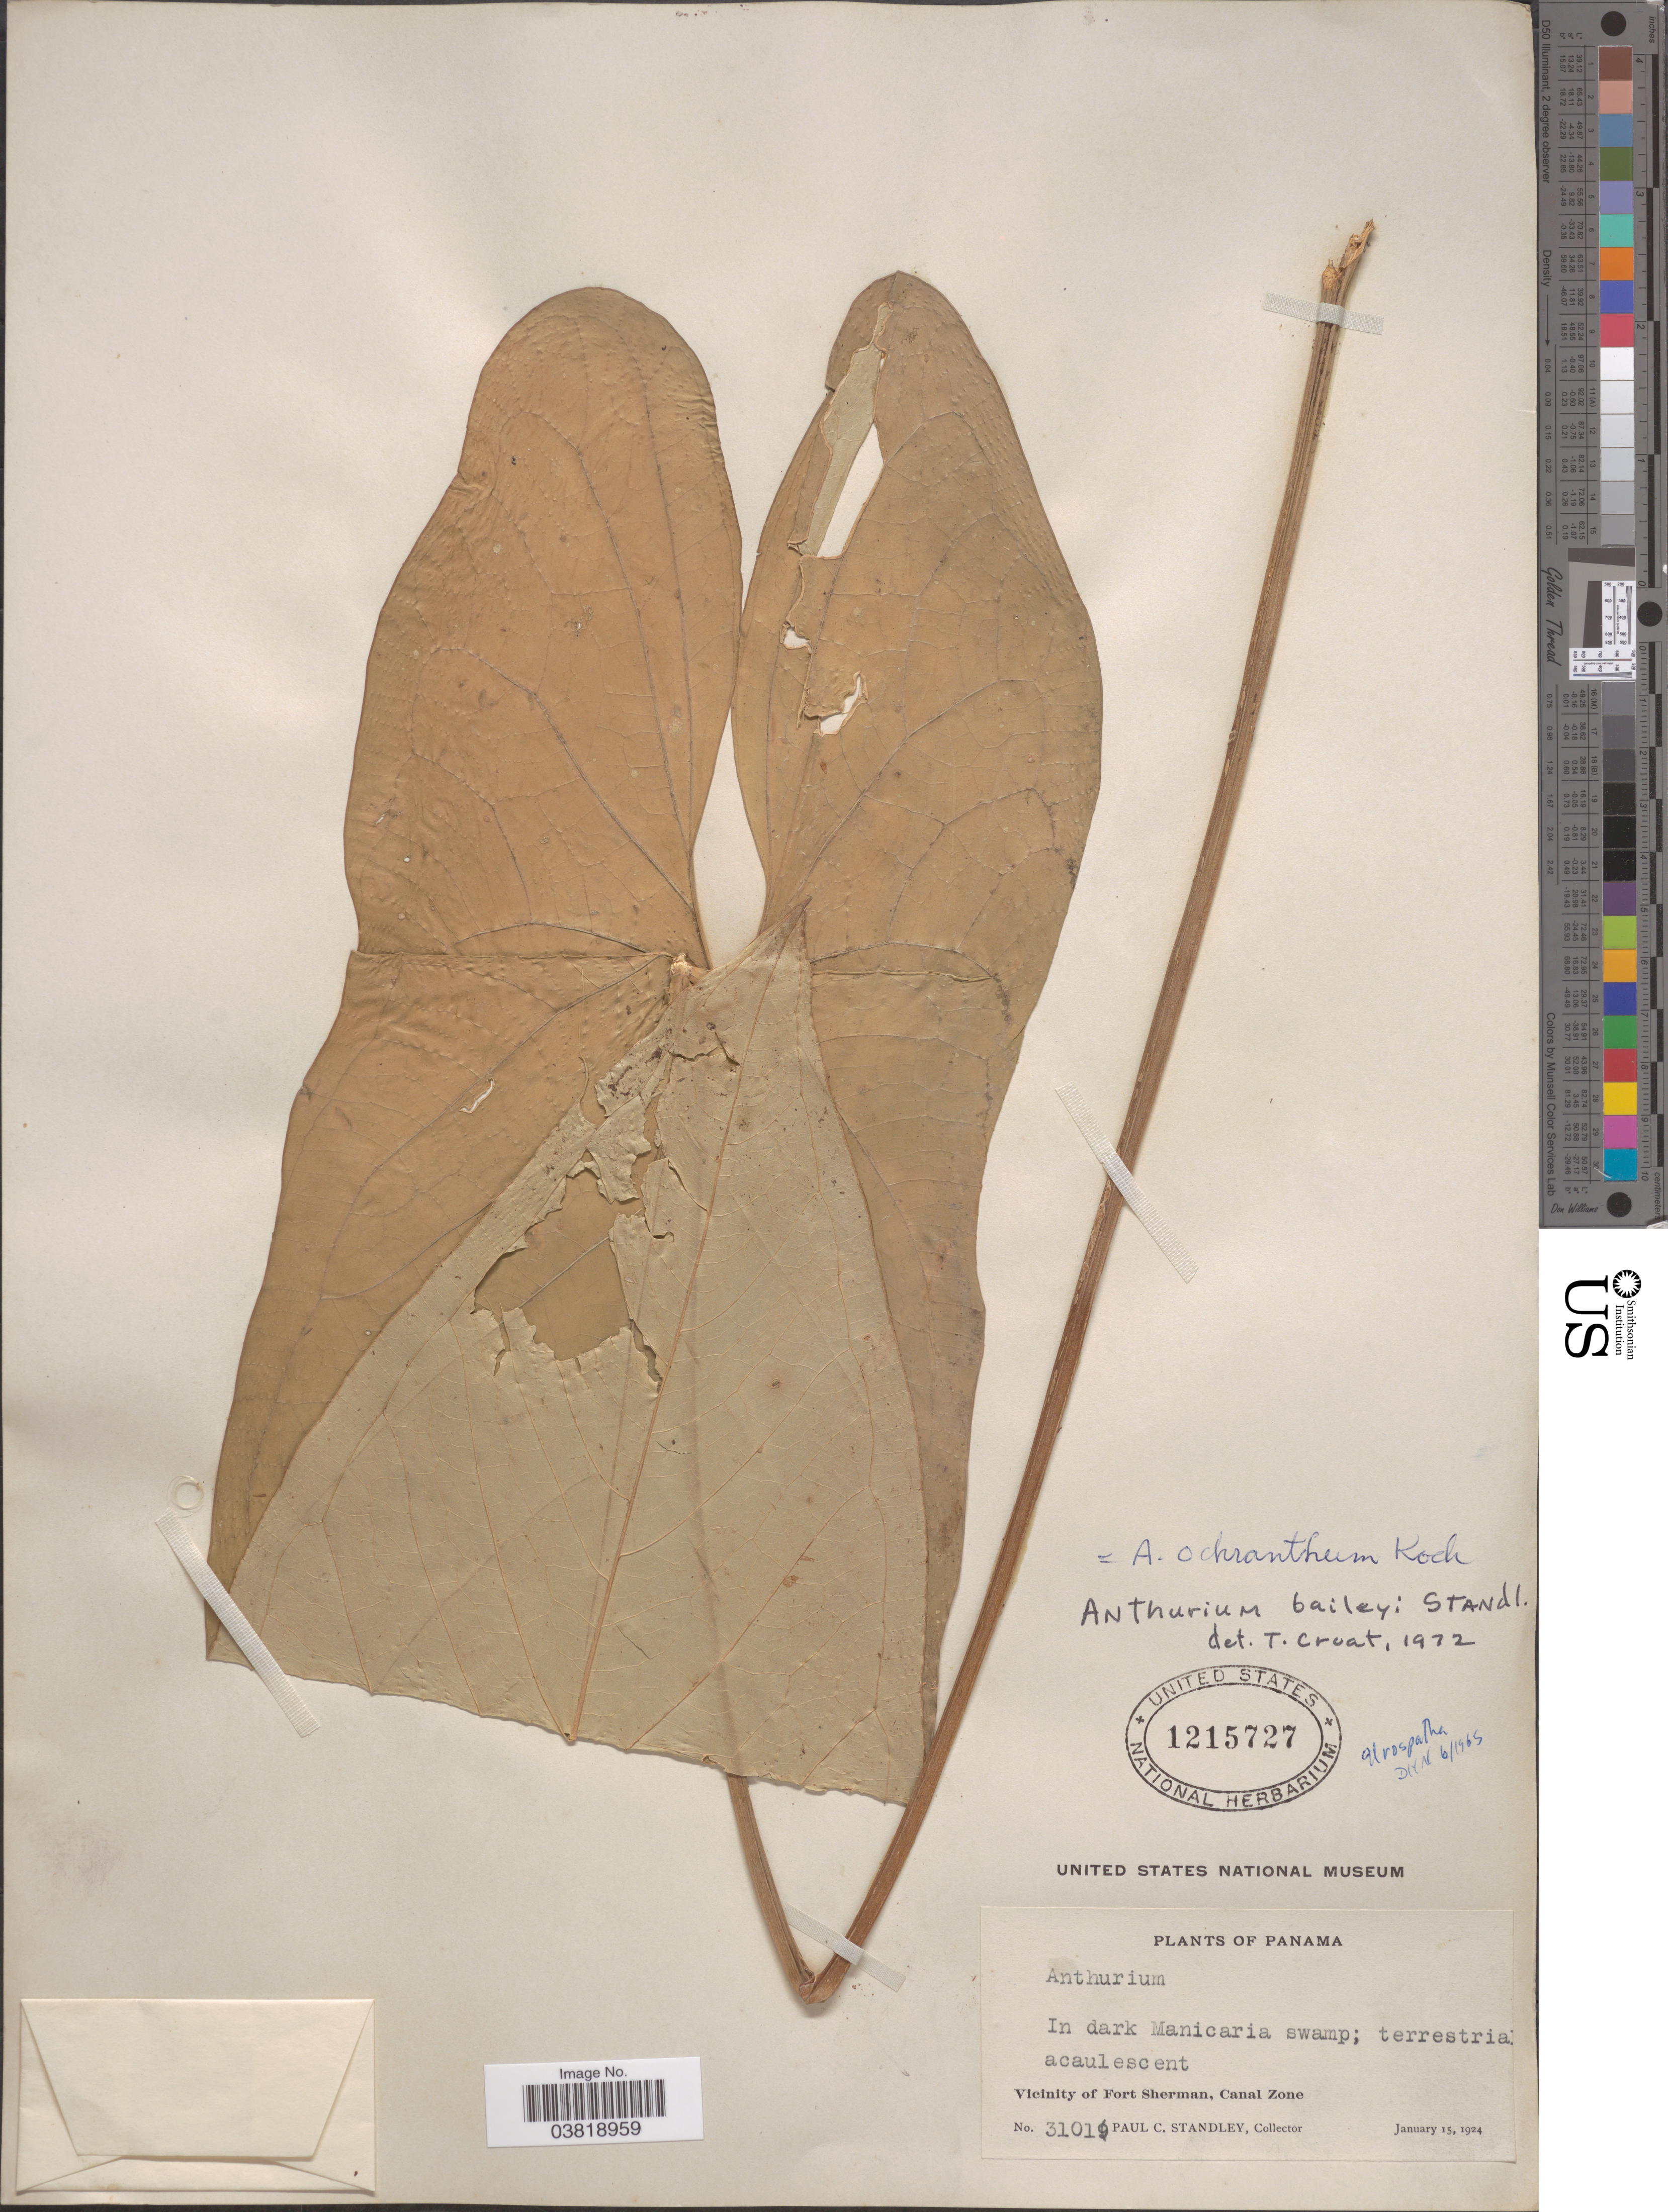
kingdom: Plantae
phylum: Tracheophyta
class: Liliopsida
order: Alismatales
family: Araceae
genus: Anthurium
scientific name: Anthurium ochranthum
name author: K. Koch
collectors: P. C. Standley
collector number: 31011*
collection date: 1924-01-15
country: Panama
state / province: Colón / Panamá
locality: Vicinity of Fort Sherman, Canal Zone.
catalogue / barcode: US 1215727